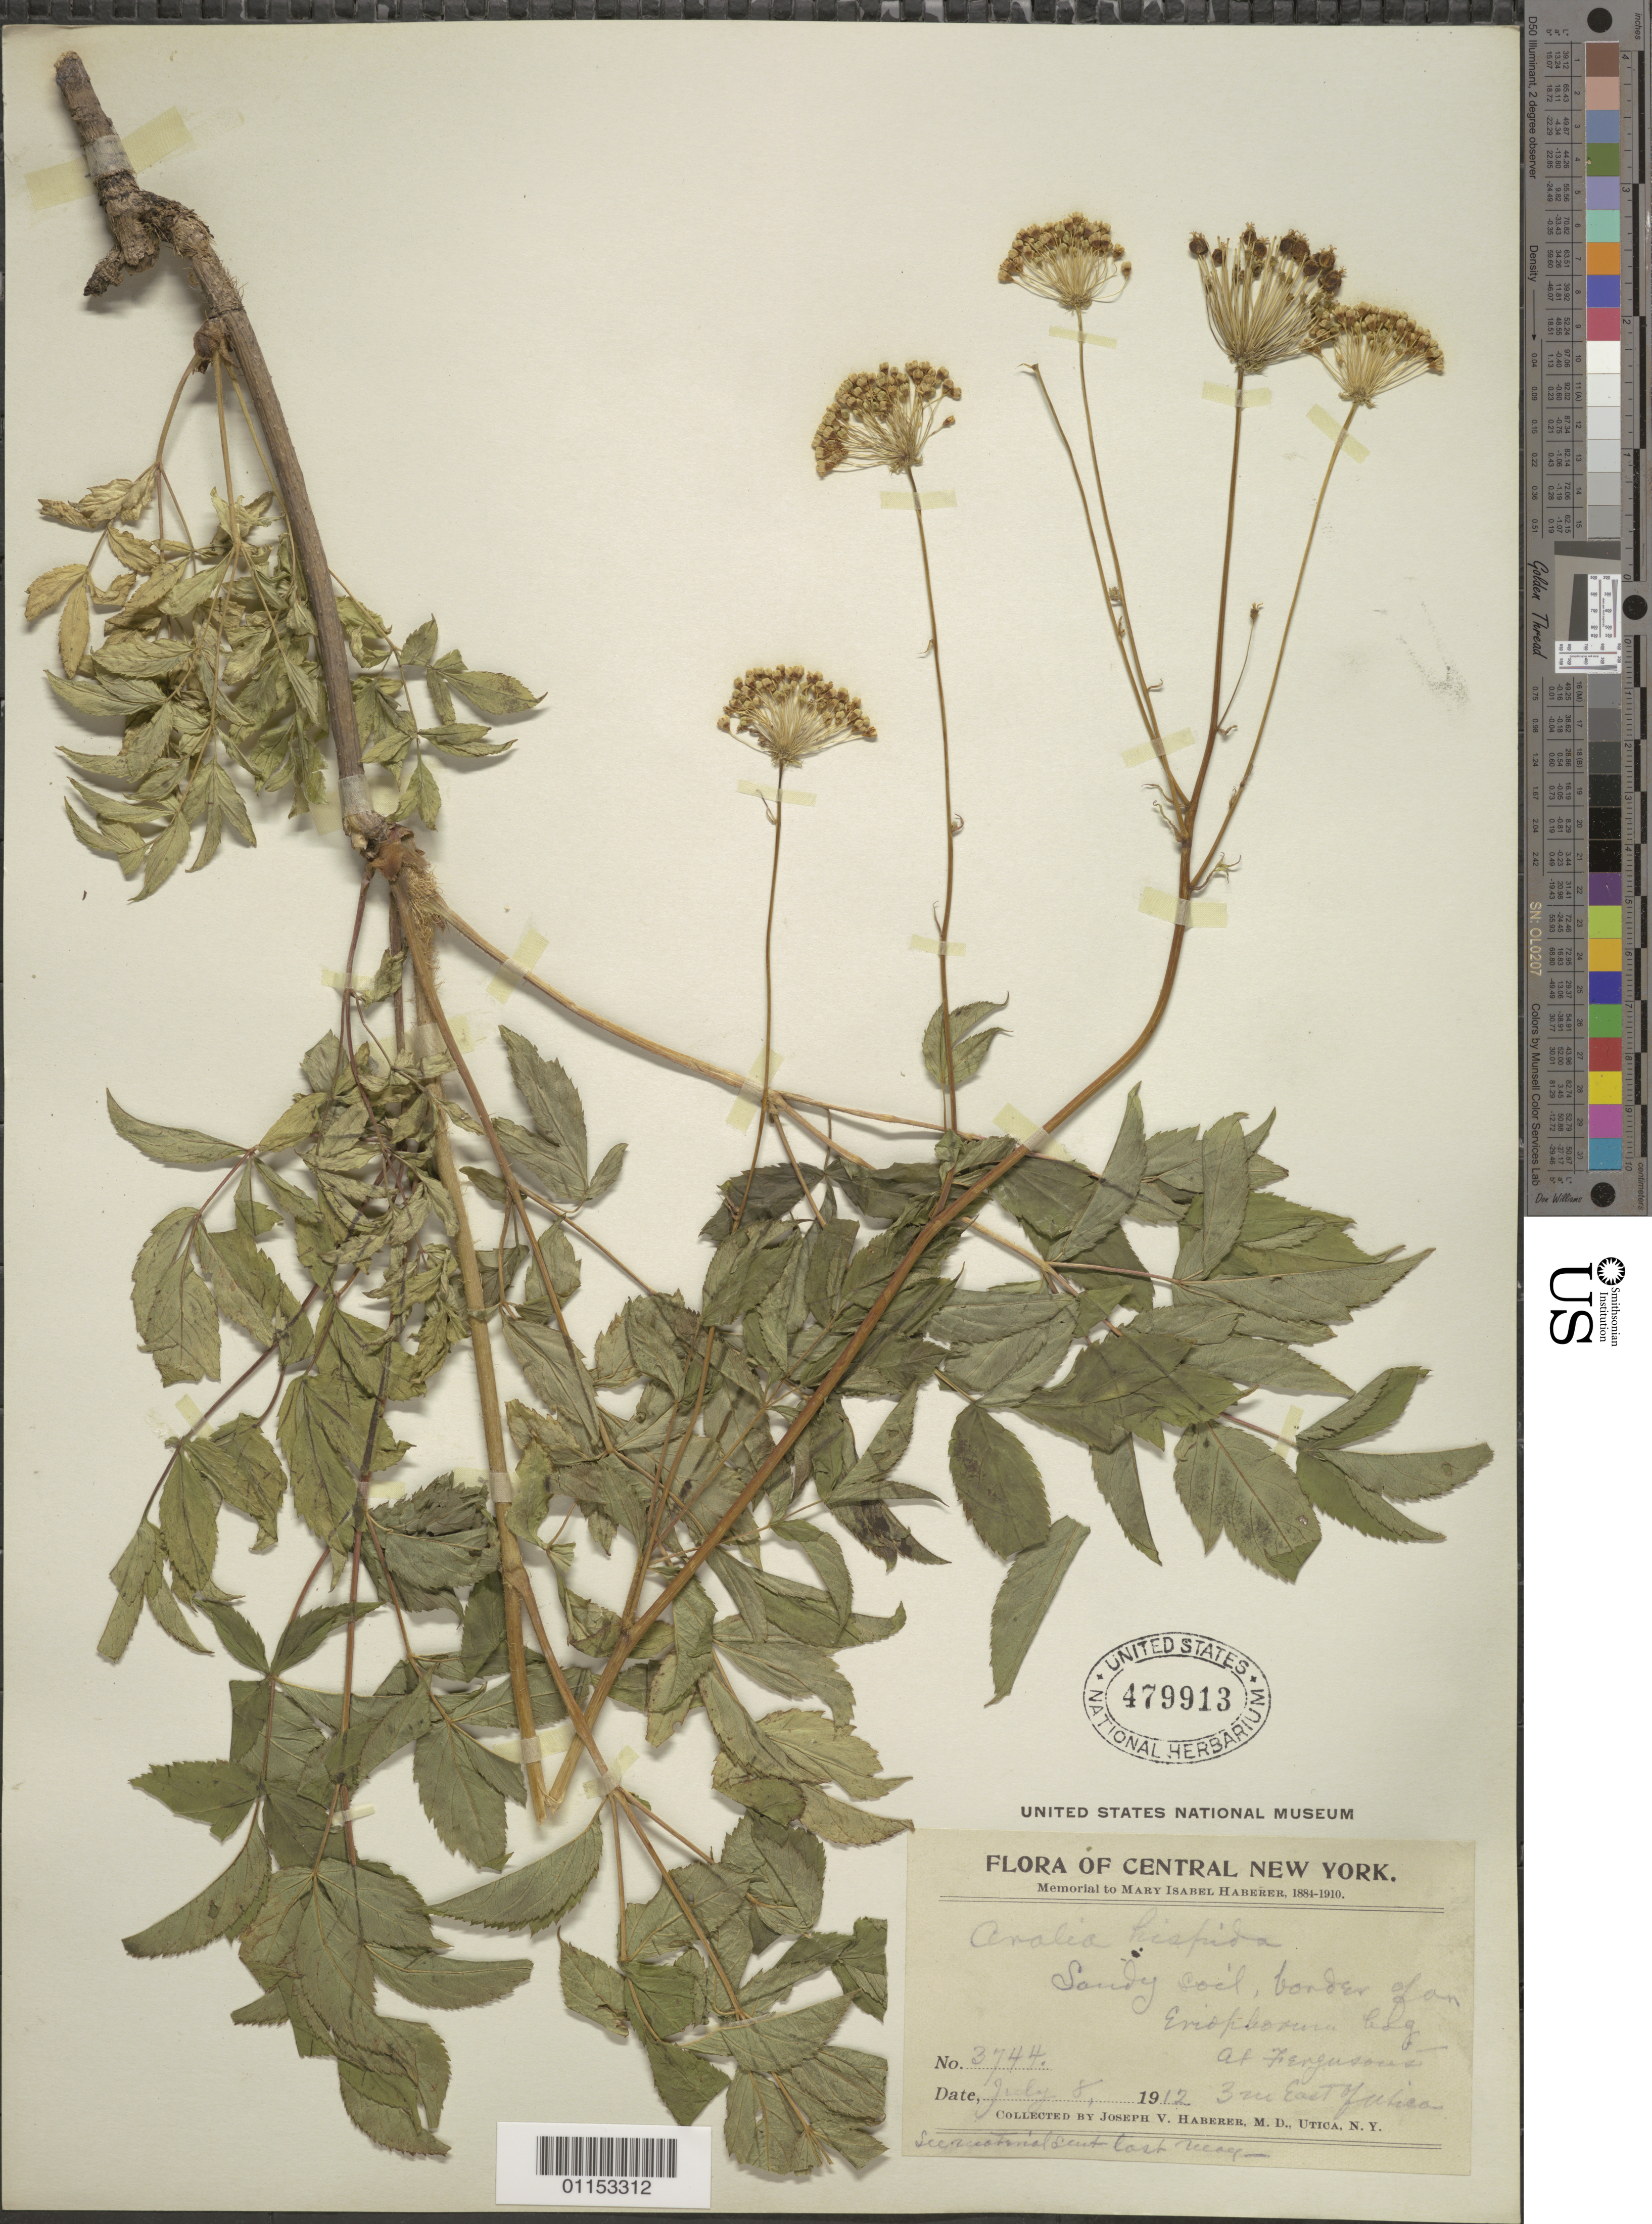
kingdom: Plantae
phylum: Tracheophyta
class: Magnoliopsida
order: Apiales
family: Araliaceae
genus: Aralia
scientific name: Aralia hispida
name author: Vent.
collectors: J. V. Haberer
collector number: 3744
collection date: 1912-07-08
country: United States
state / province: New York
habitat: Sandy soil.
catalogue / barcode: US 479913